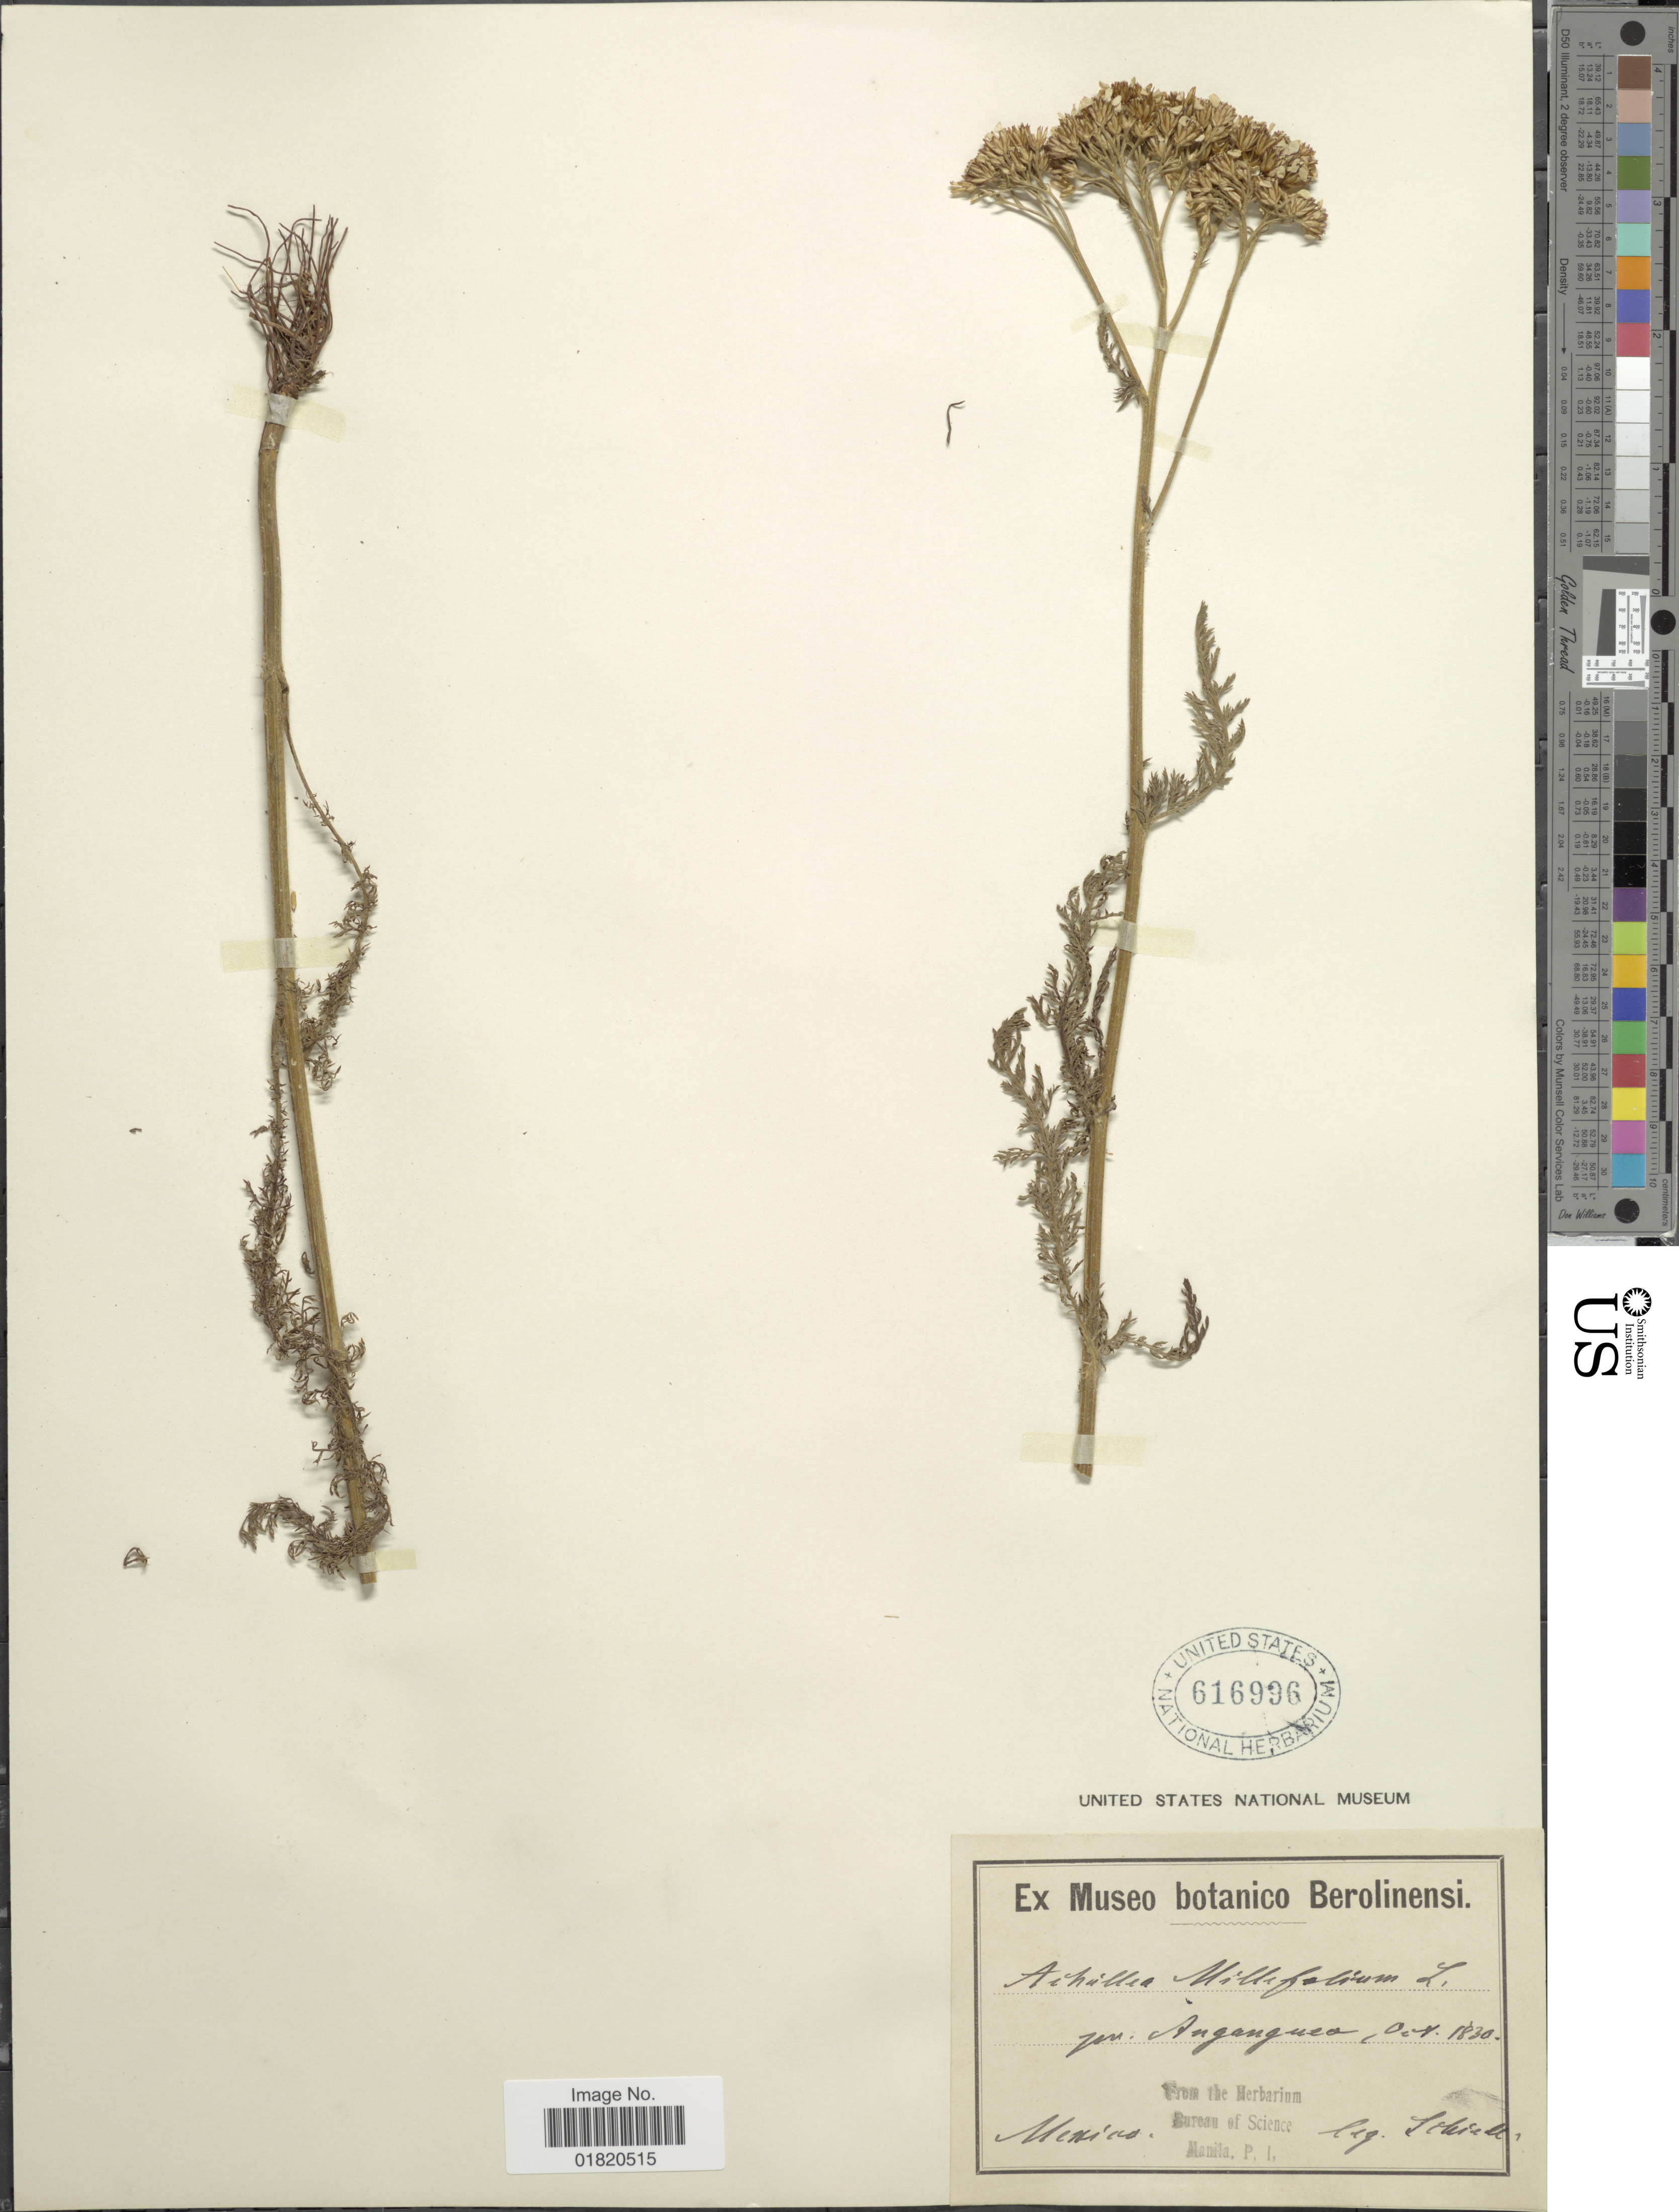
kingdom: Plantae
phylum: Tracheophyta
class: Magnoliopsida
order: Asterales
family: Asteraceae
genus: Achillea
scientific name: Achillea lanulosa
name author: Nutt.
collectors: Schiede, --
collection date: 1830-10-01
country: Mexico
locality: Pr. Angangueo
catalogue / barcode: US 616996